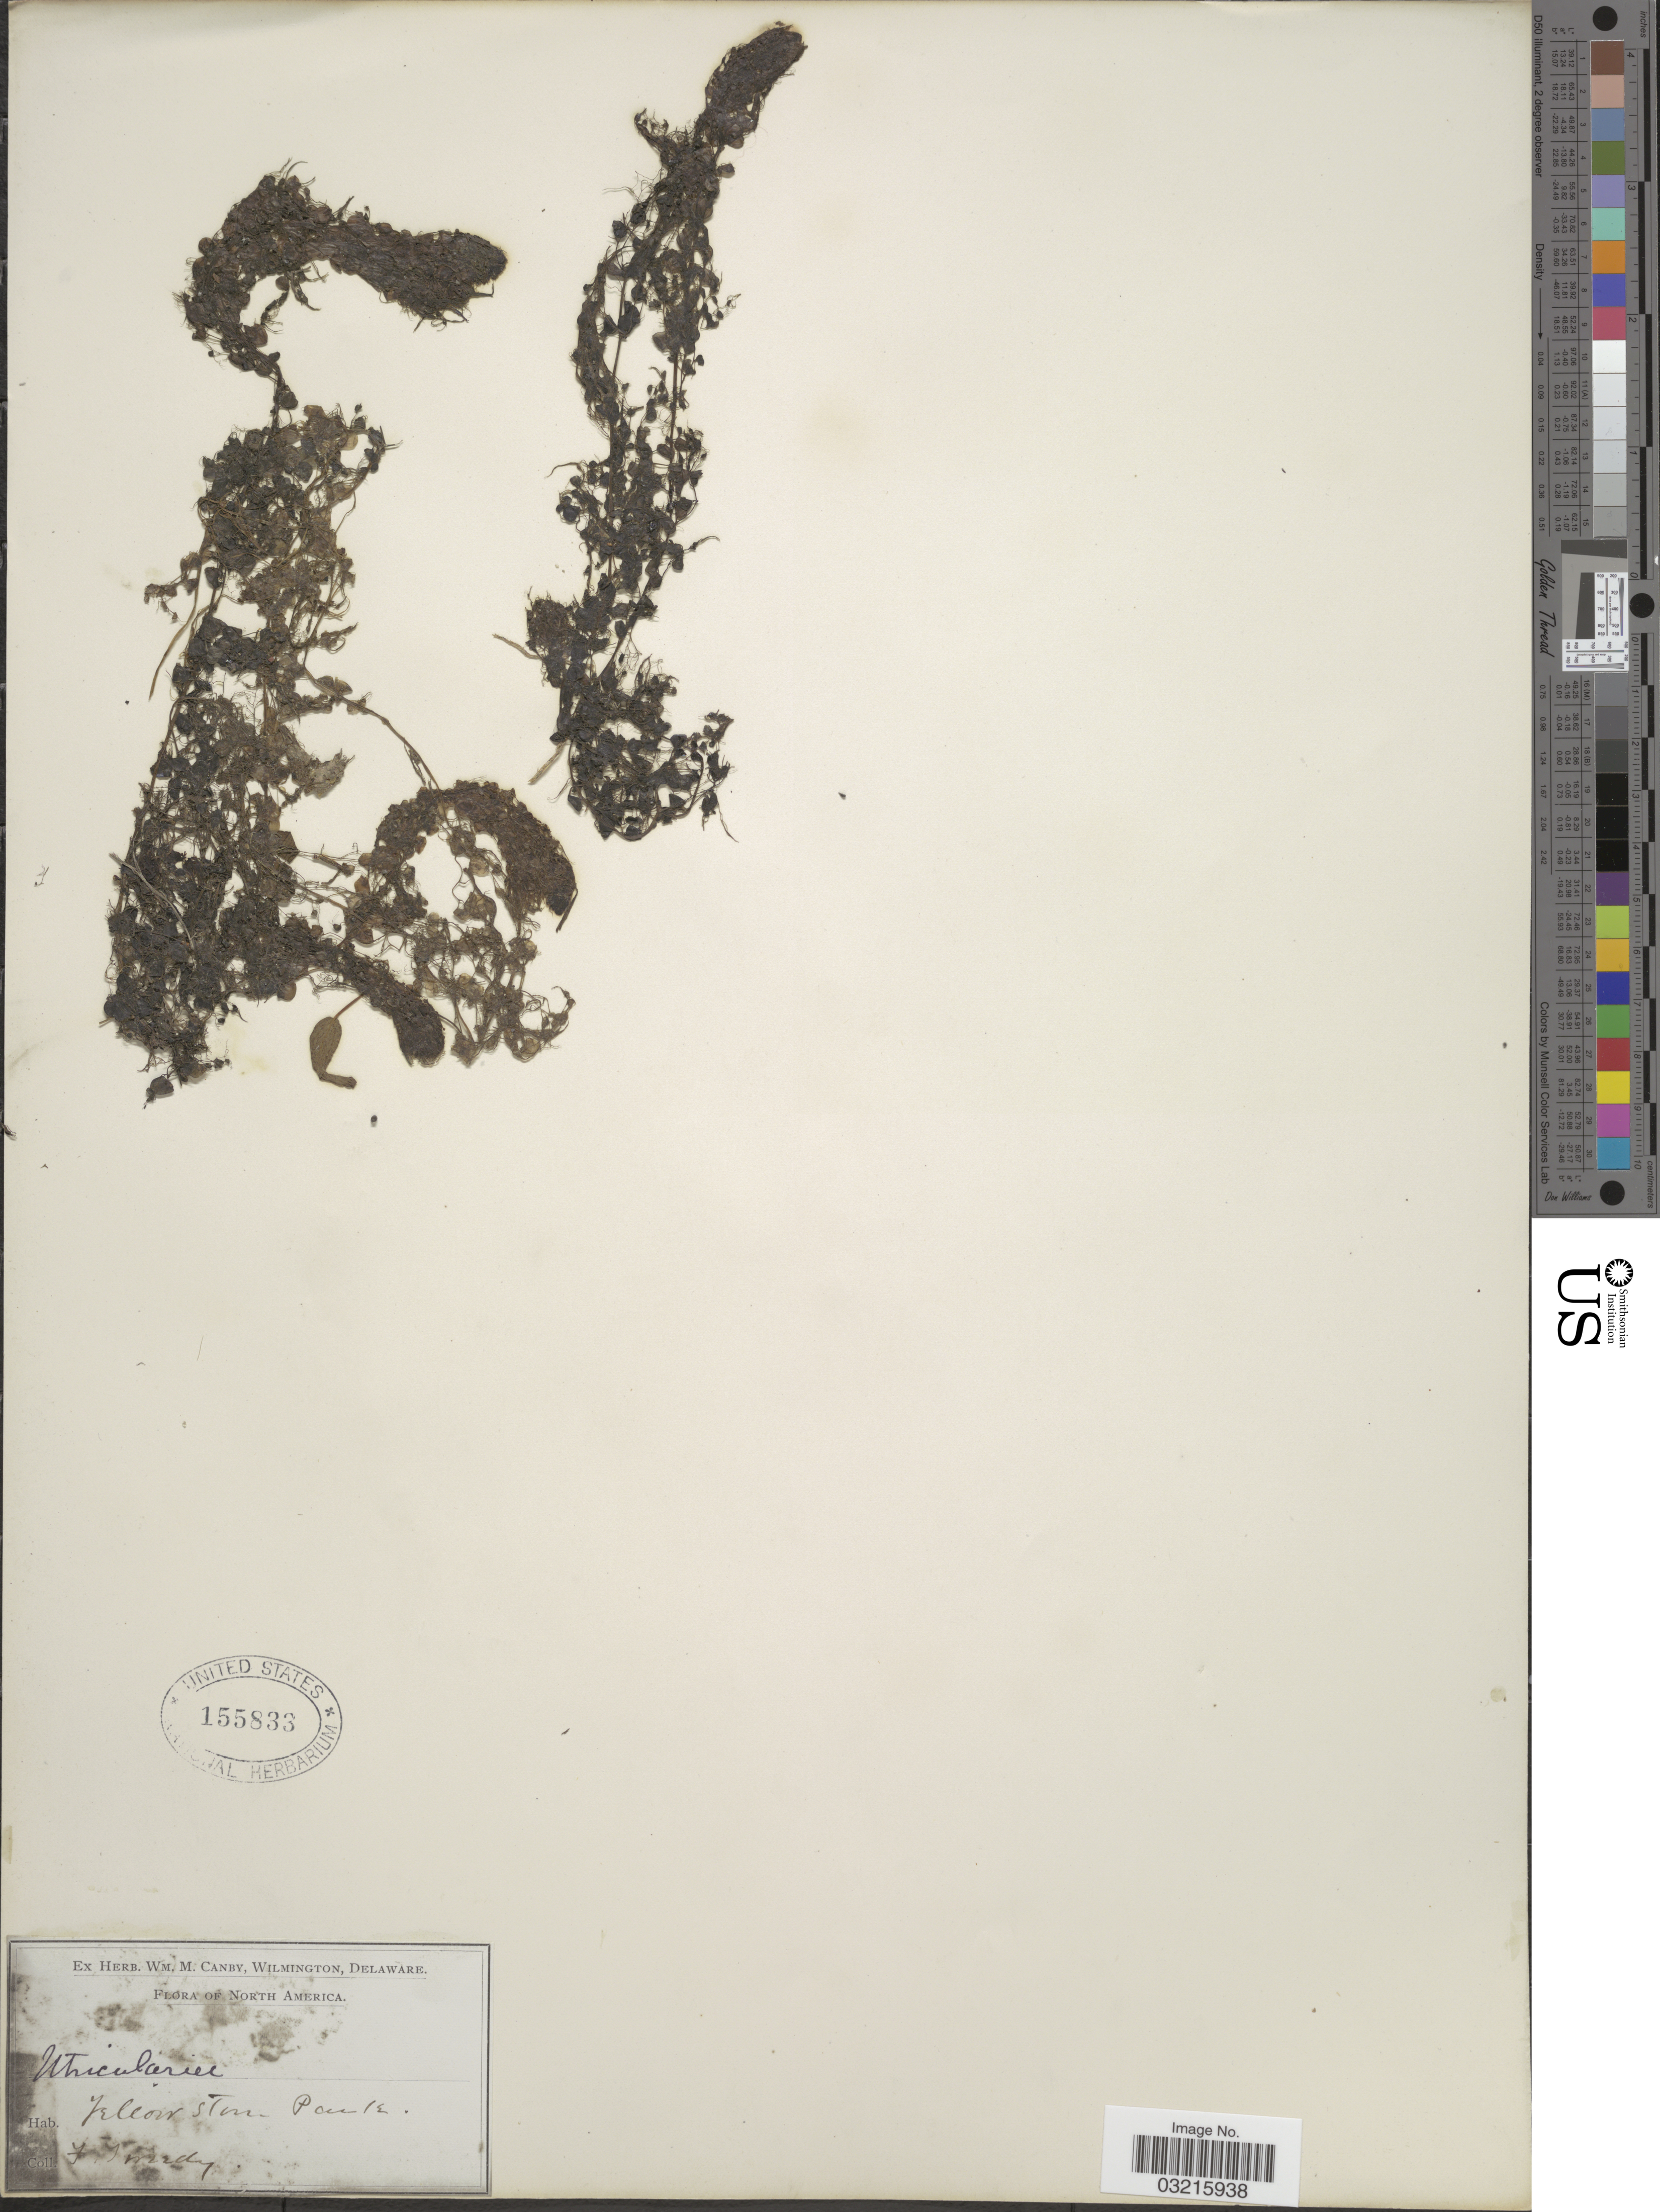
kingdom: Plantae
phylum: Tracheophyta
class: Magnoliopsida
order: Lamiales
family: Lentibulariaceae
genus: Utricularia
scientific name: Utricularia vulgaris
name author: L.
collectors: F. Tweedy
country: United States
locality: Yellowstone Park.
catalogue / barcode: US 155833